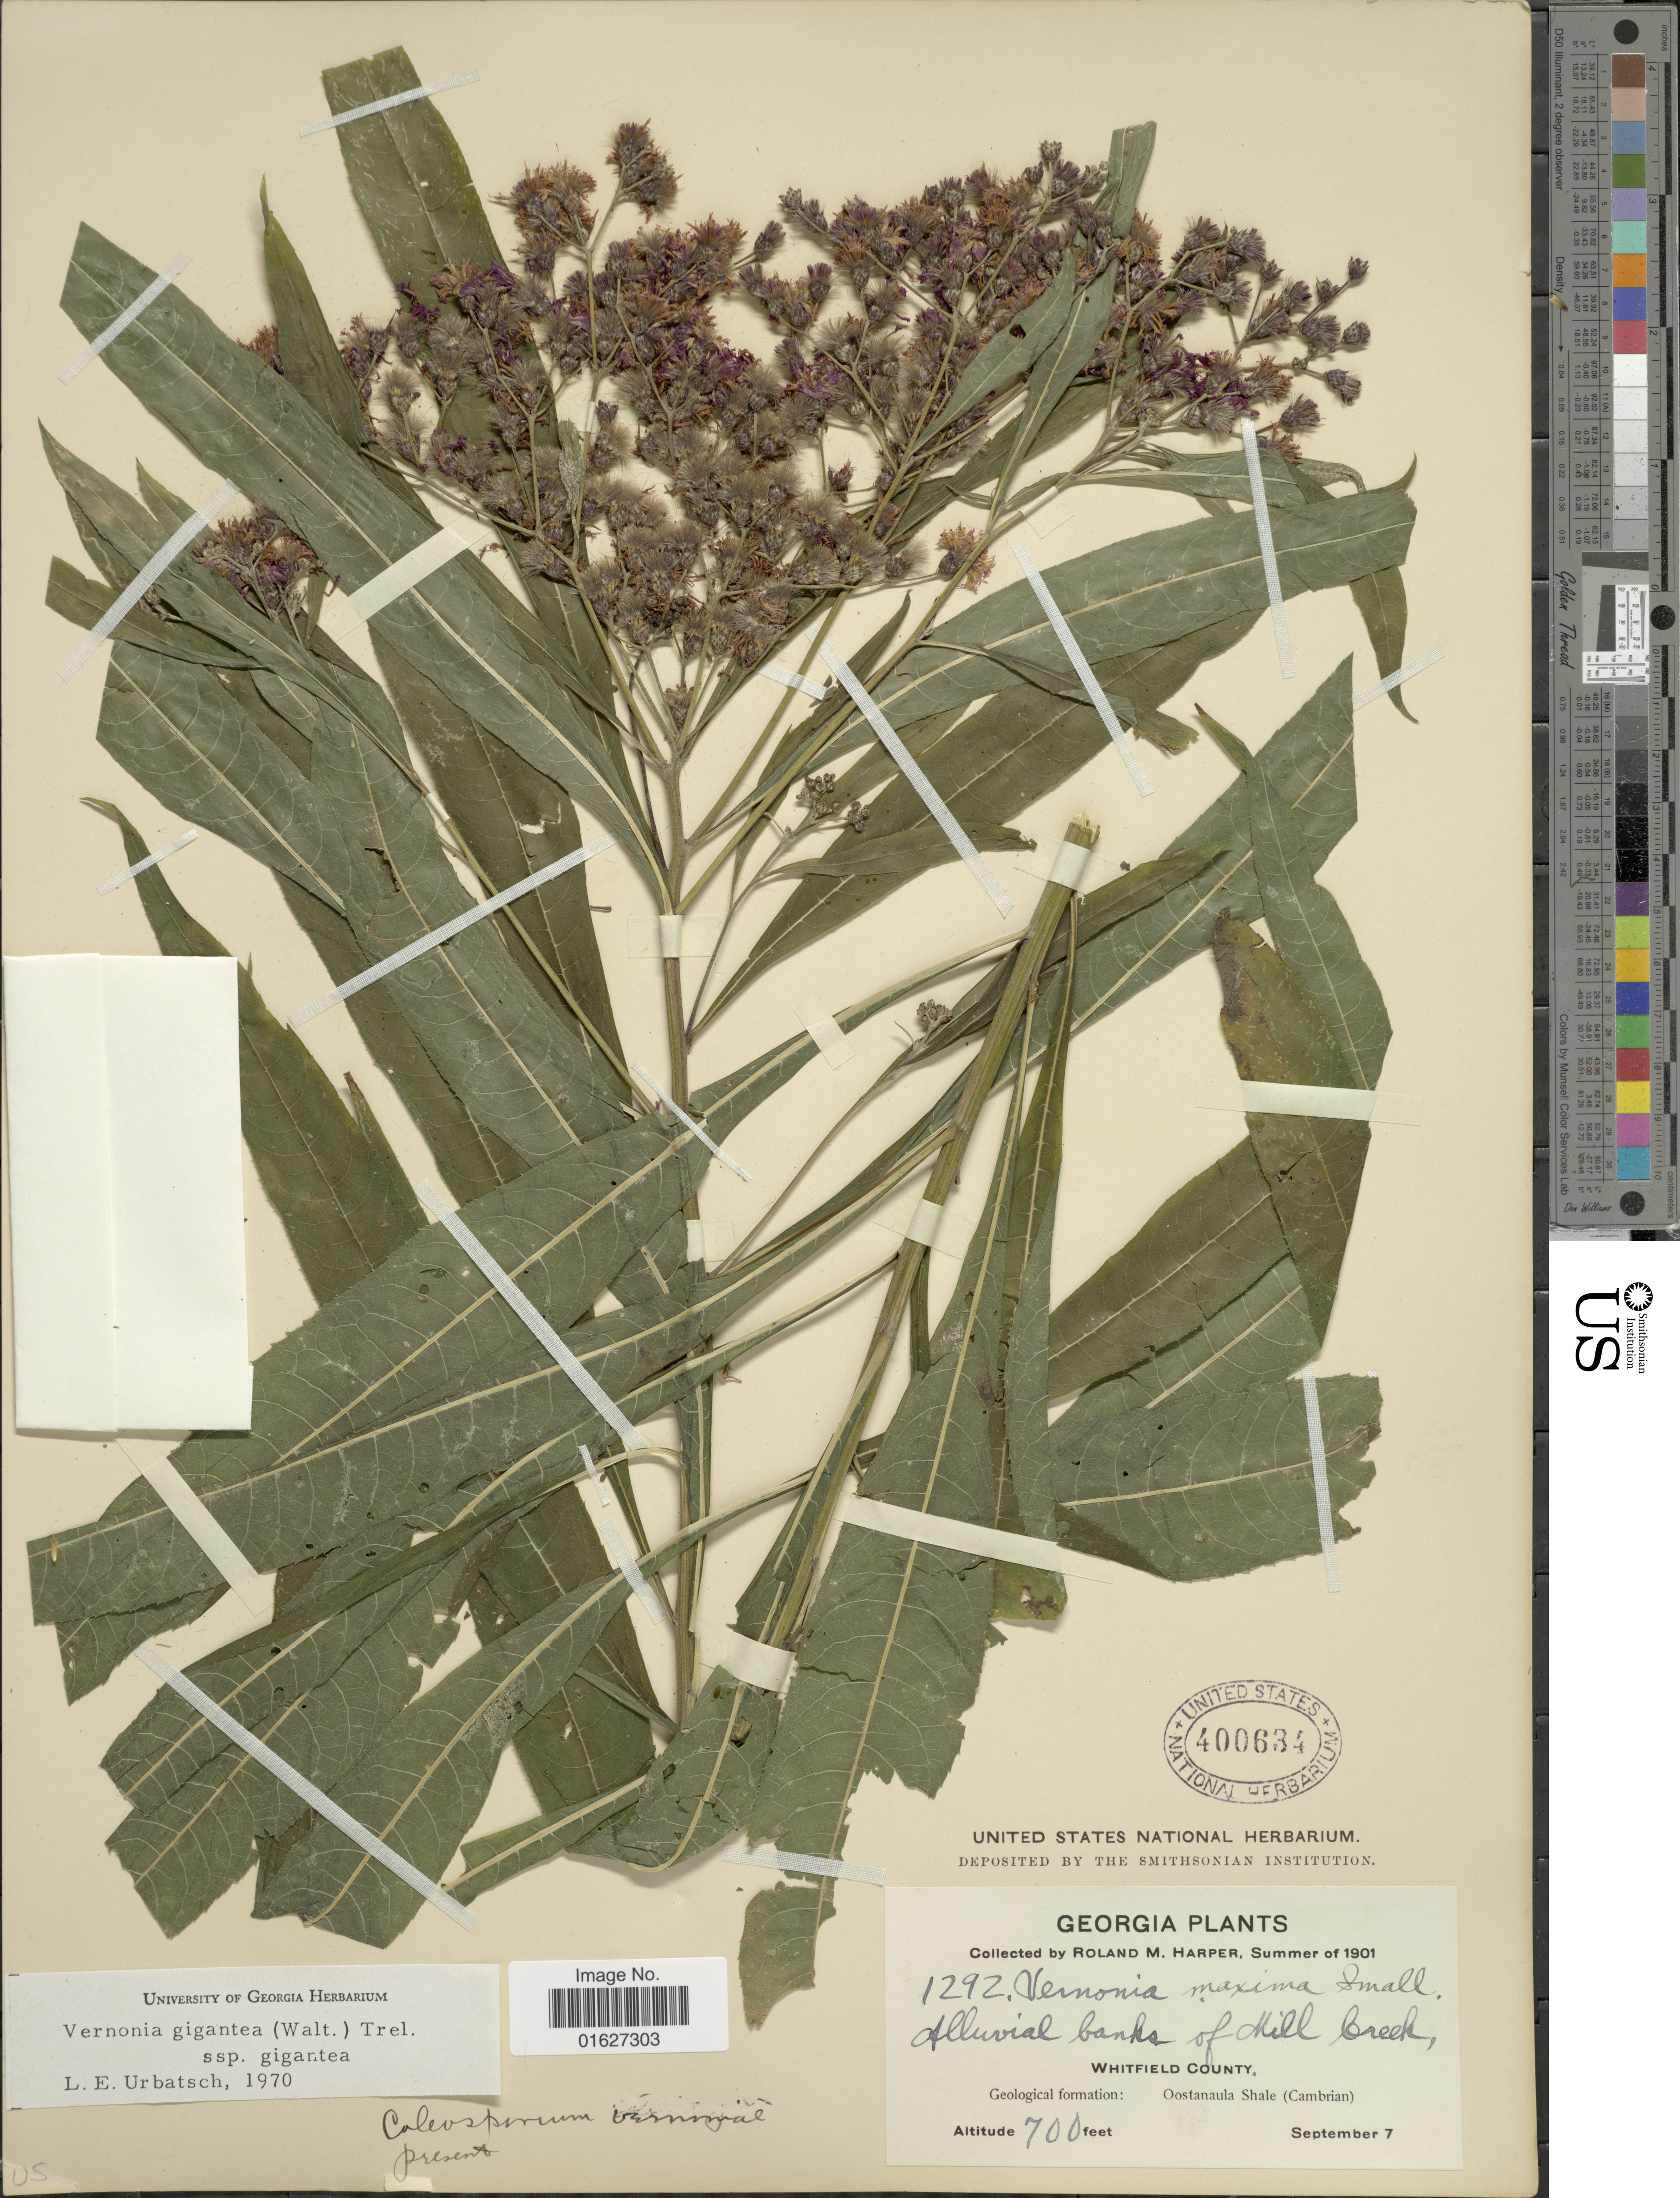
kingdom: Plantae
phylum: Tracheophyta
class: Magnoliopsida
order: Asterales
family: Asteraceae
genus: Vernonia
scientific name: Vernonia gigantea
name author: (Walter) Trel.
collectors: R. M. Harper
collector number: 1292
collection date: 1901-09-07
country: United States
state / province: Georgia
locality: Whitfield County. Oostanaula Shale (Cambrian)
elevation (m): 213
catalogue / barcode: US 400634